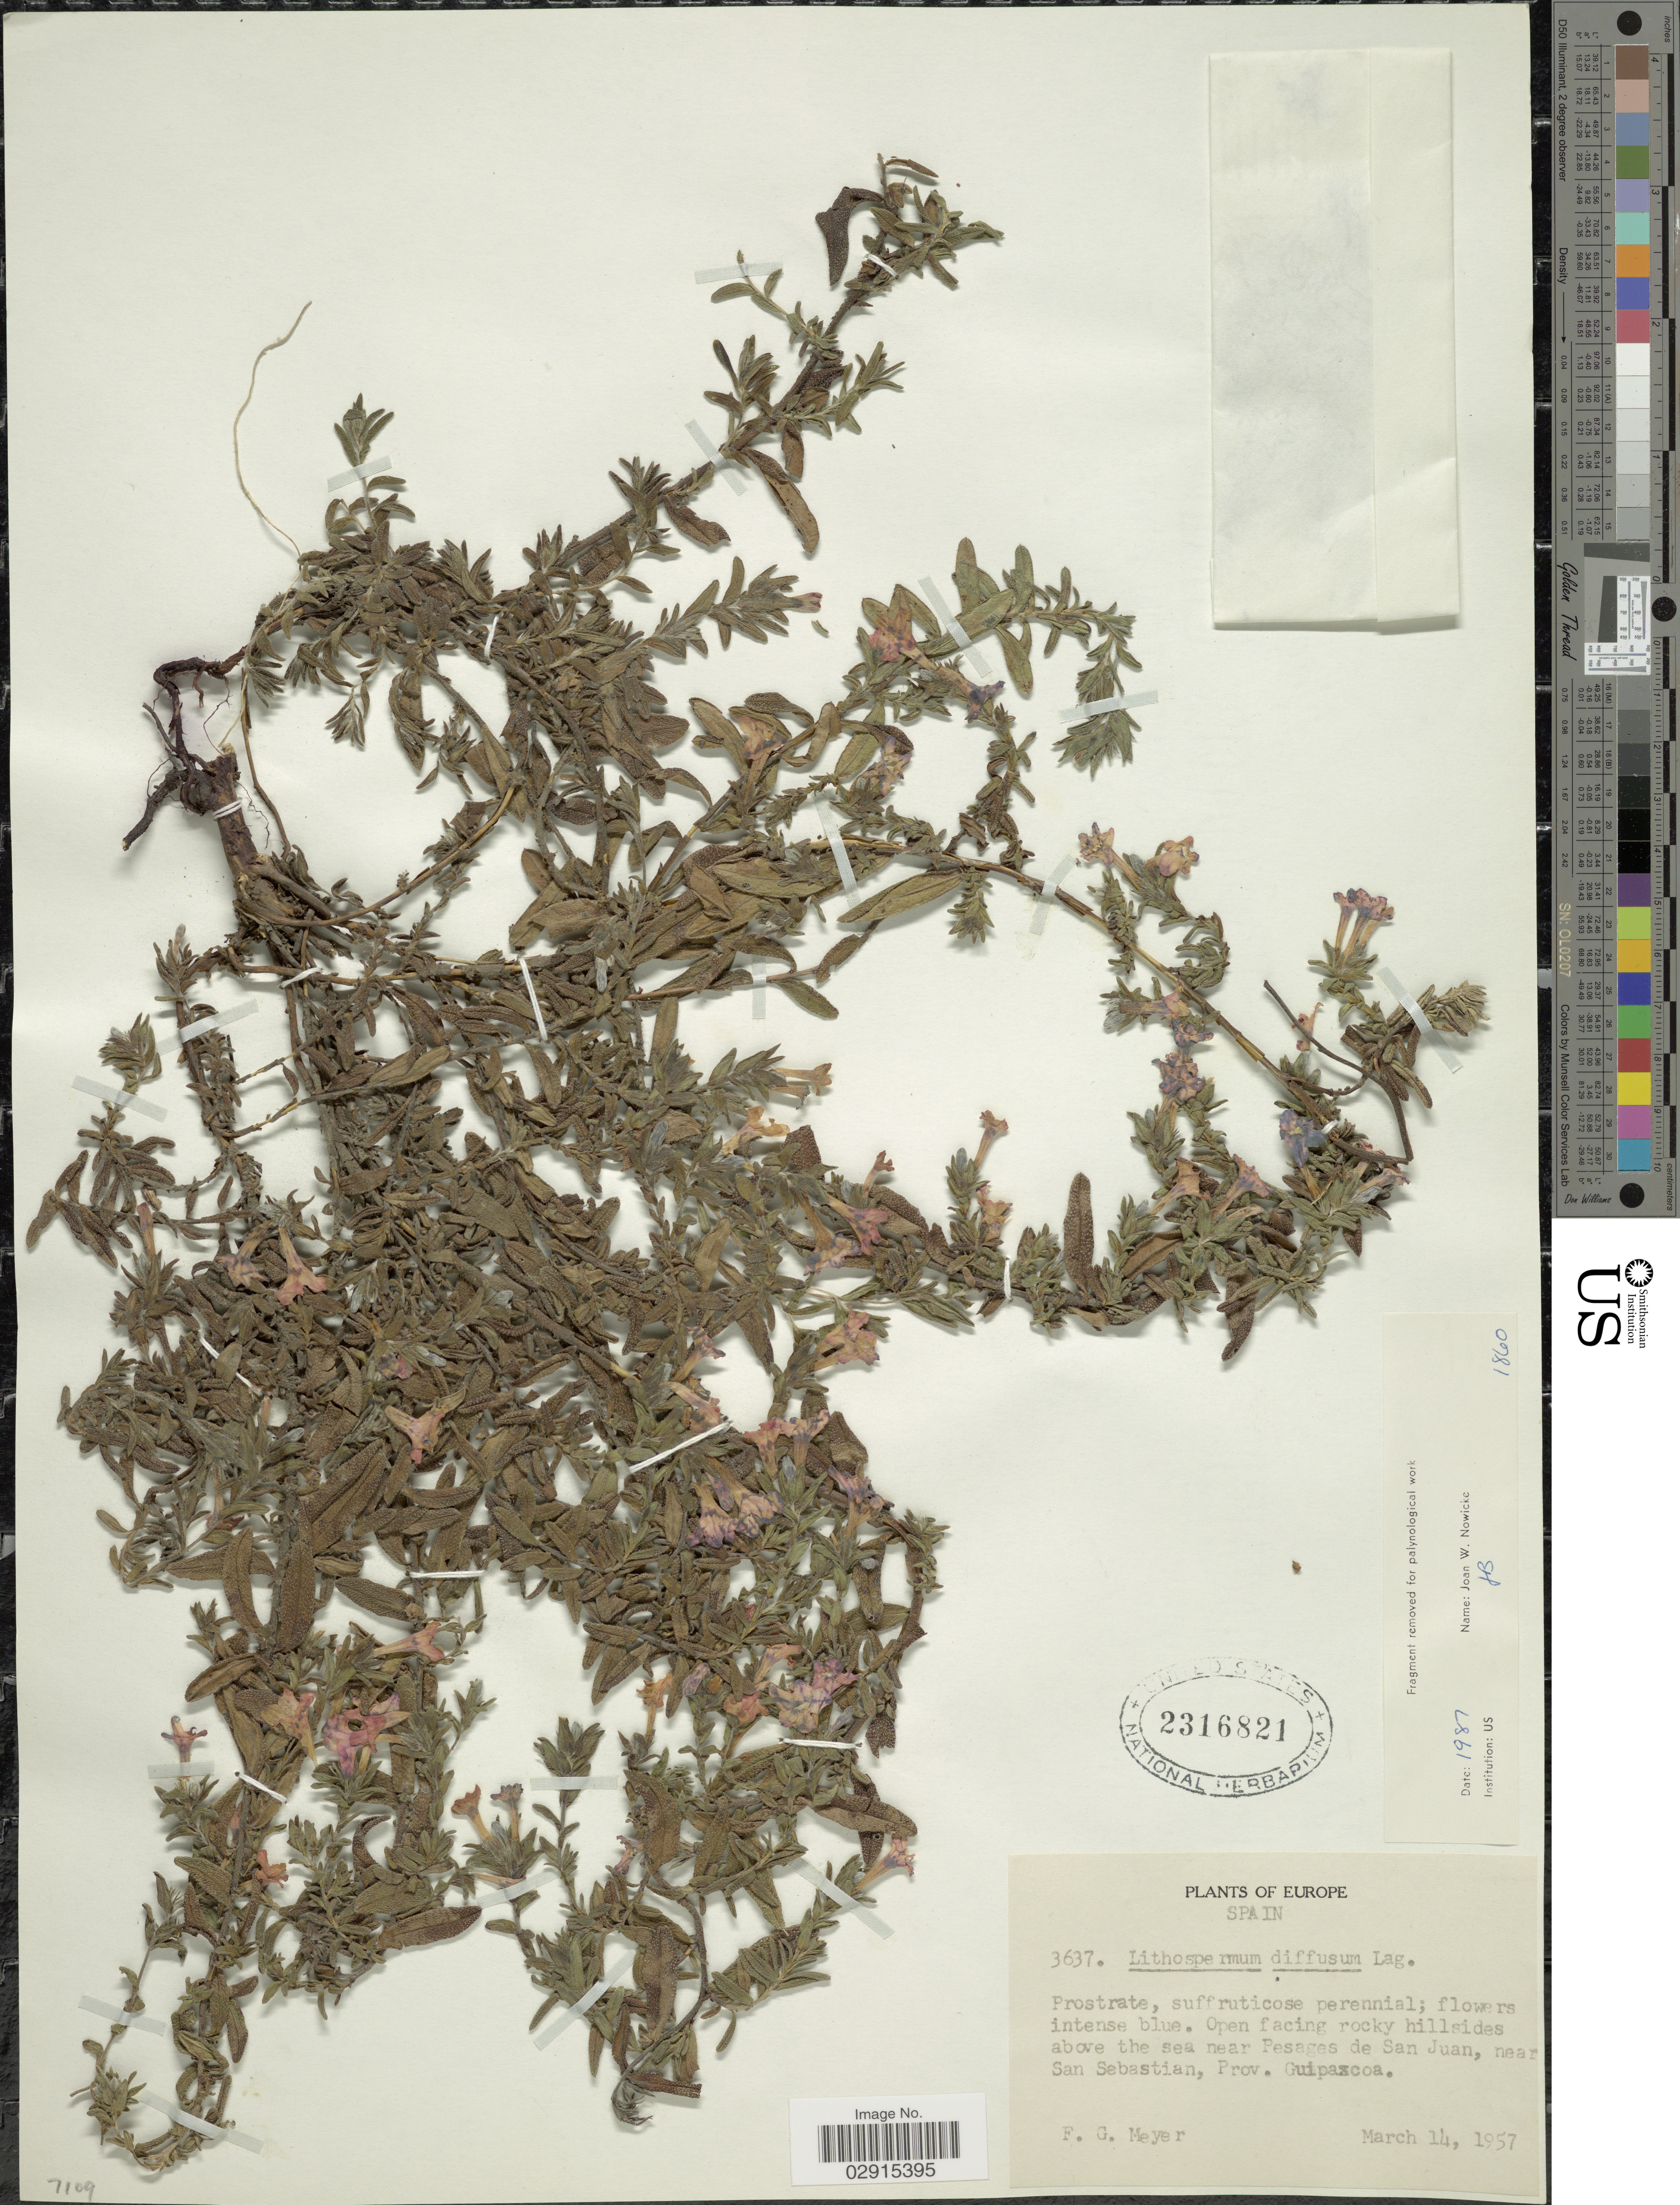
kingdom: Plantae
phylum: Tracheophyta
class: Magnoliopsida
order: Boraginales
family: Boraginaceae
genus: Lithospermum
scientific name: Lithospermum diffusum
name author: Lag.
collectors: F. G. Meyer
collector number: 3637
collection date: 1957-03-14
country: Spain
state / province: Erkidegoa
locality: Open facing rocky hillsides above the sea near Pesages de San Juan, near San Sebastian, Prov, Guipazcoa.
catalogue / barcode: US 2316821